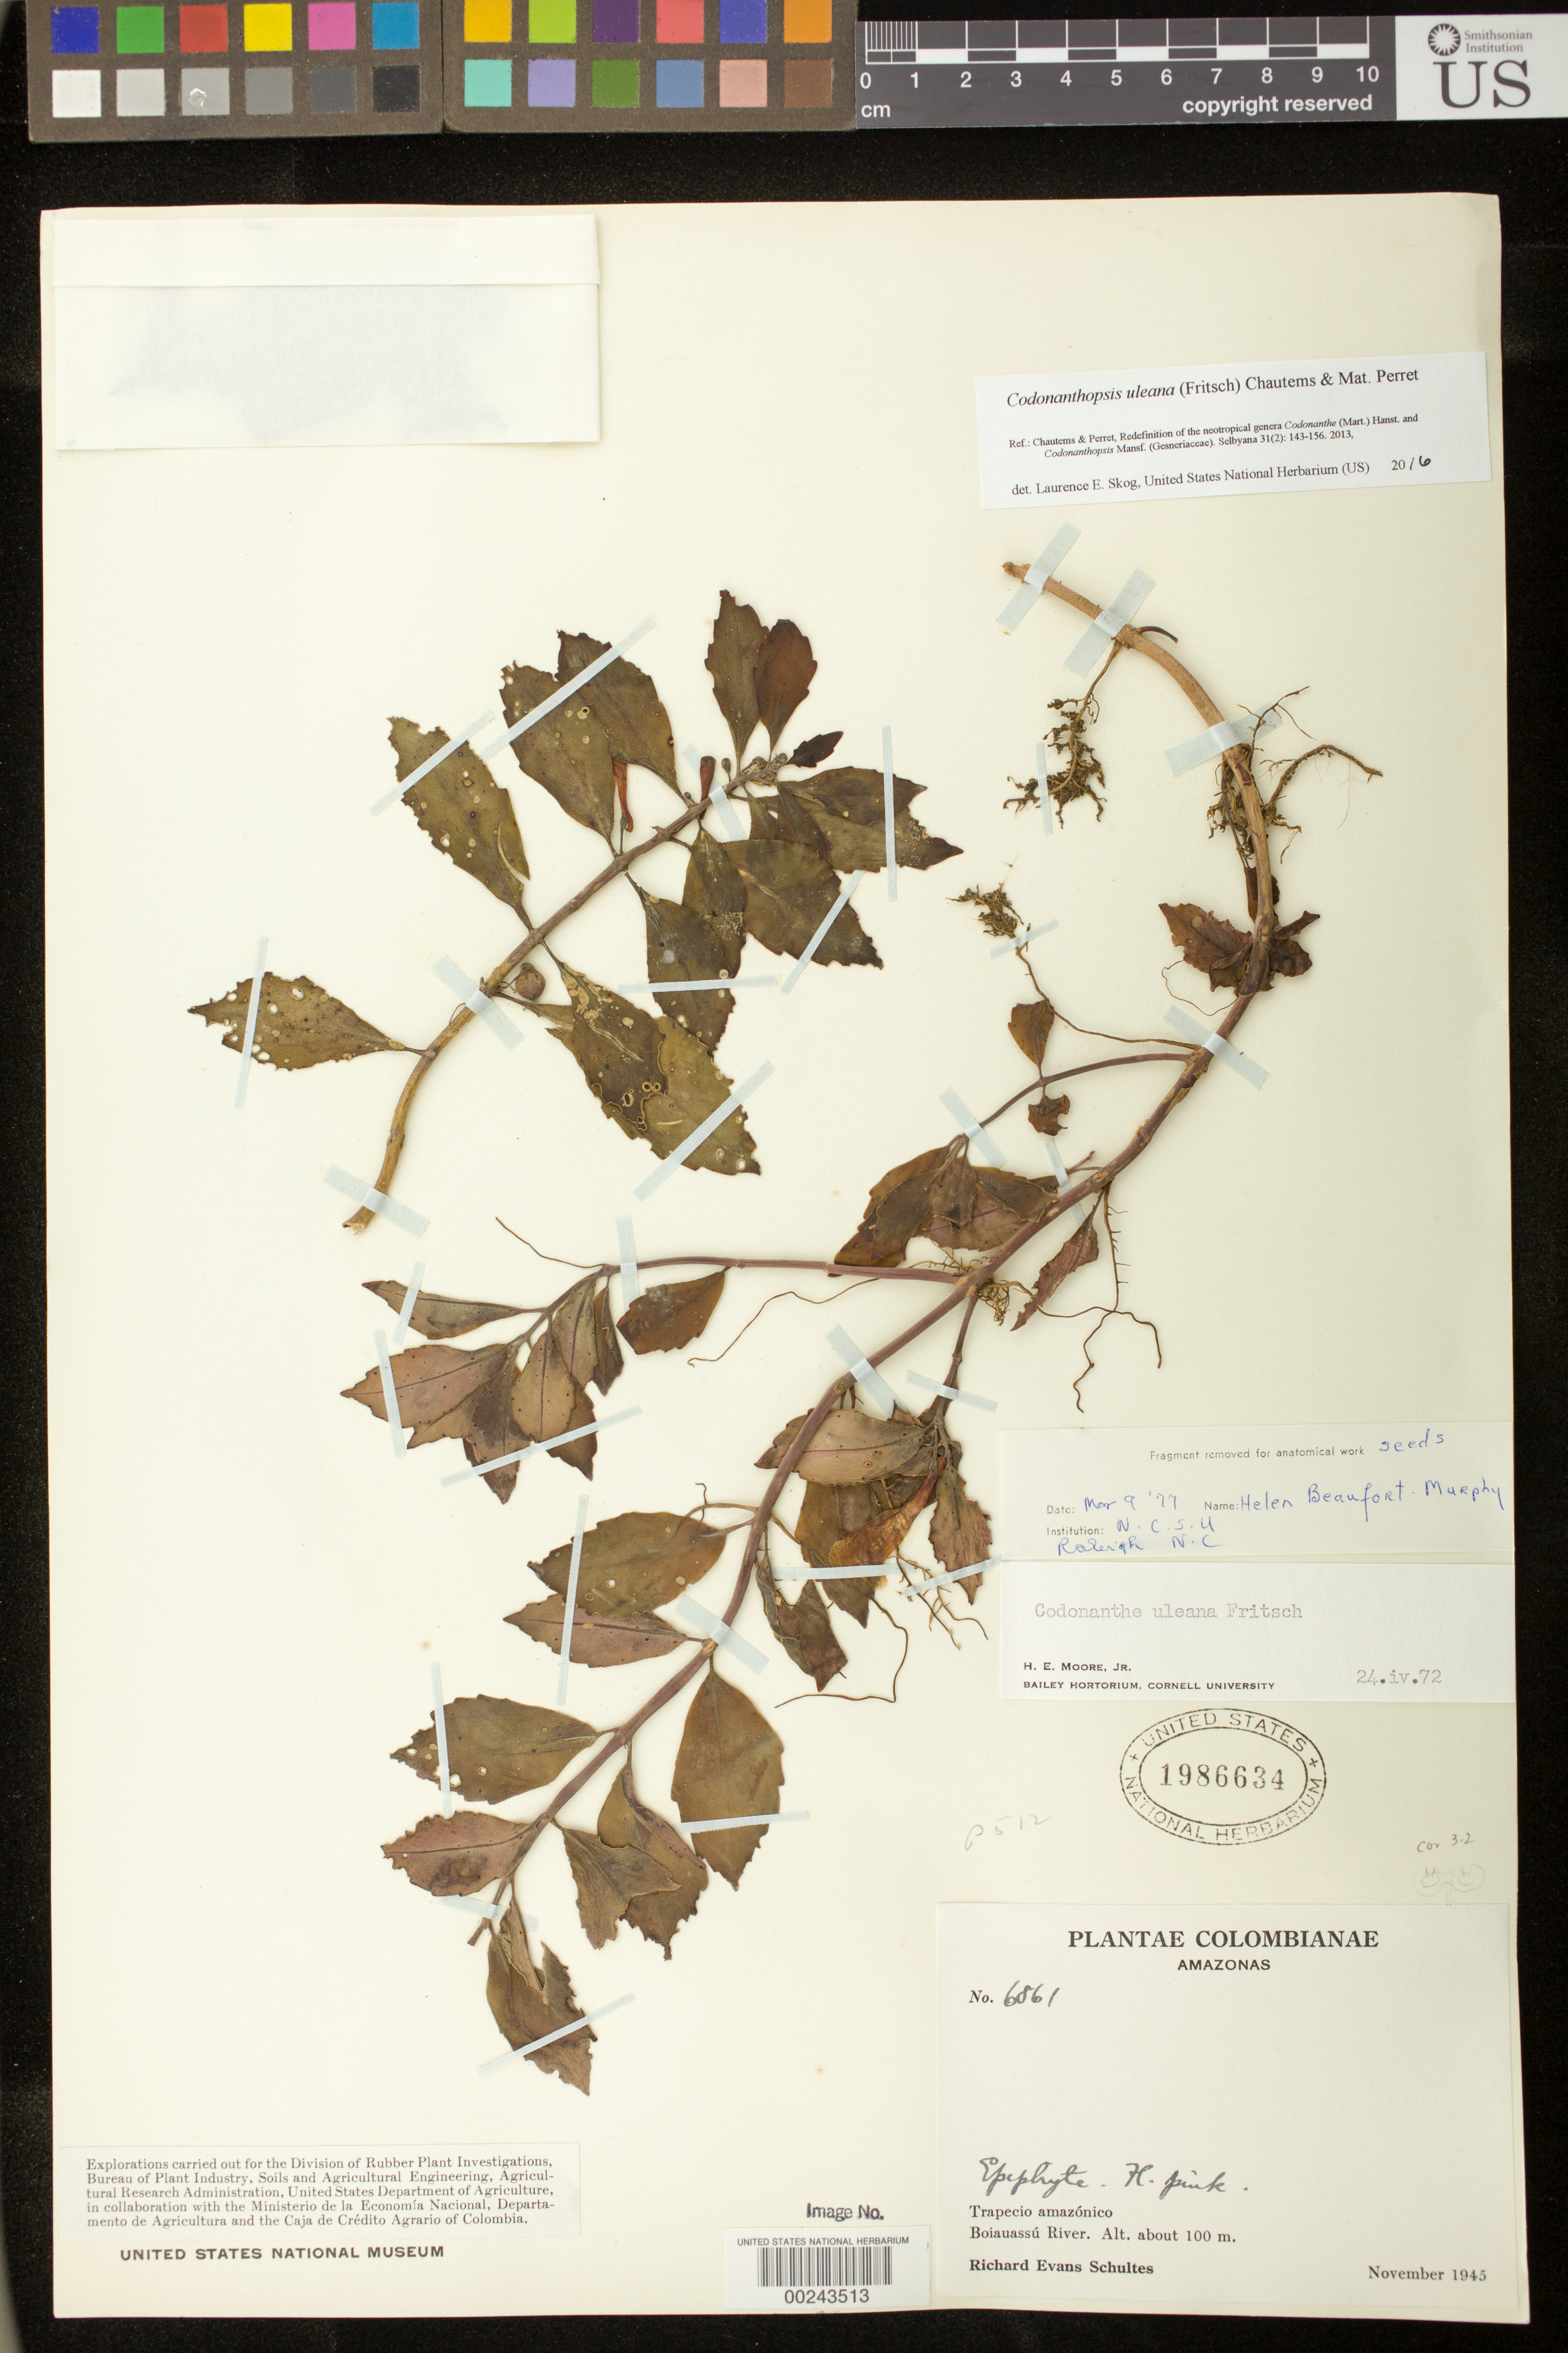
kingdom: Plantae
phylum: Tracheophyta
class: Magnoliopsida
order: Lamiales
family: Gesneriaceae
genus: Codonanthopsis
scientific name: Codonanthopsis uleana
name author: (Fritsch) Chautems & Mat.Perret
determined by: Skog, Laurence E.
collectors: R. E. Schultes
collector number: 6861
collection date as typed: Nov 1945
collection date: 1945-11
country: Colombia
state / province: Amazônas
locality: Trapecio Amazonico, Boiauassu River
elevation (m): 100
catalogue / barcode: US 1986634